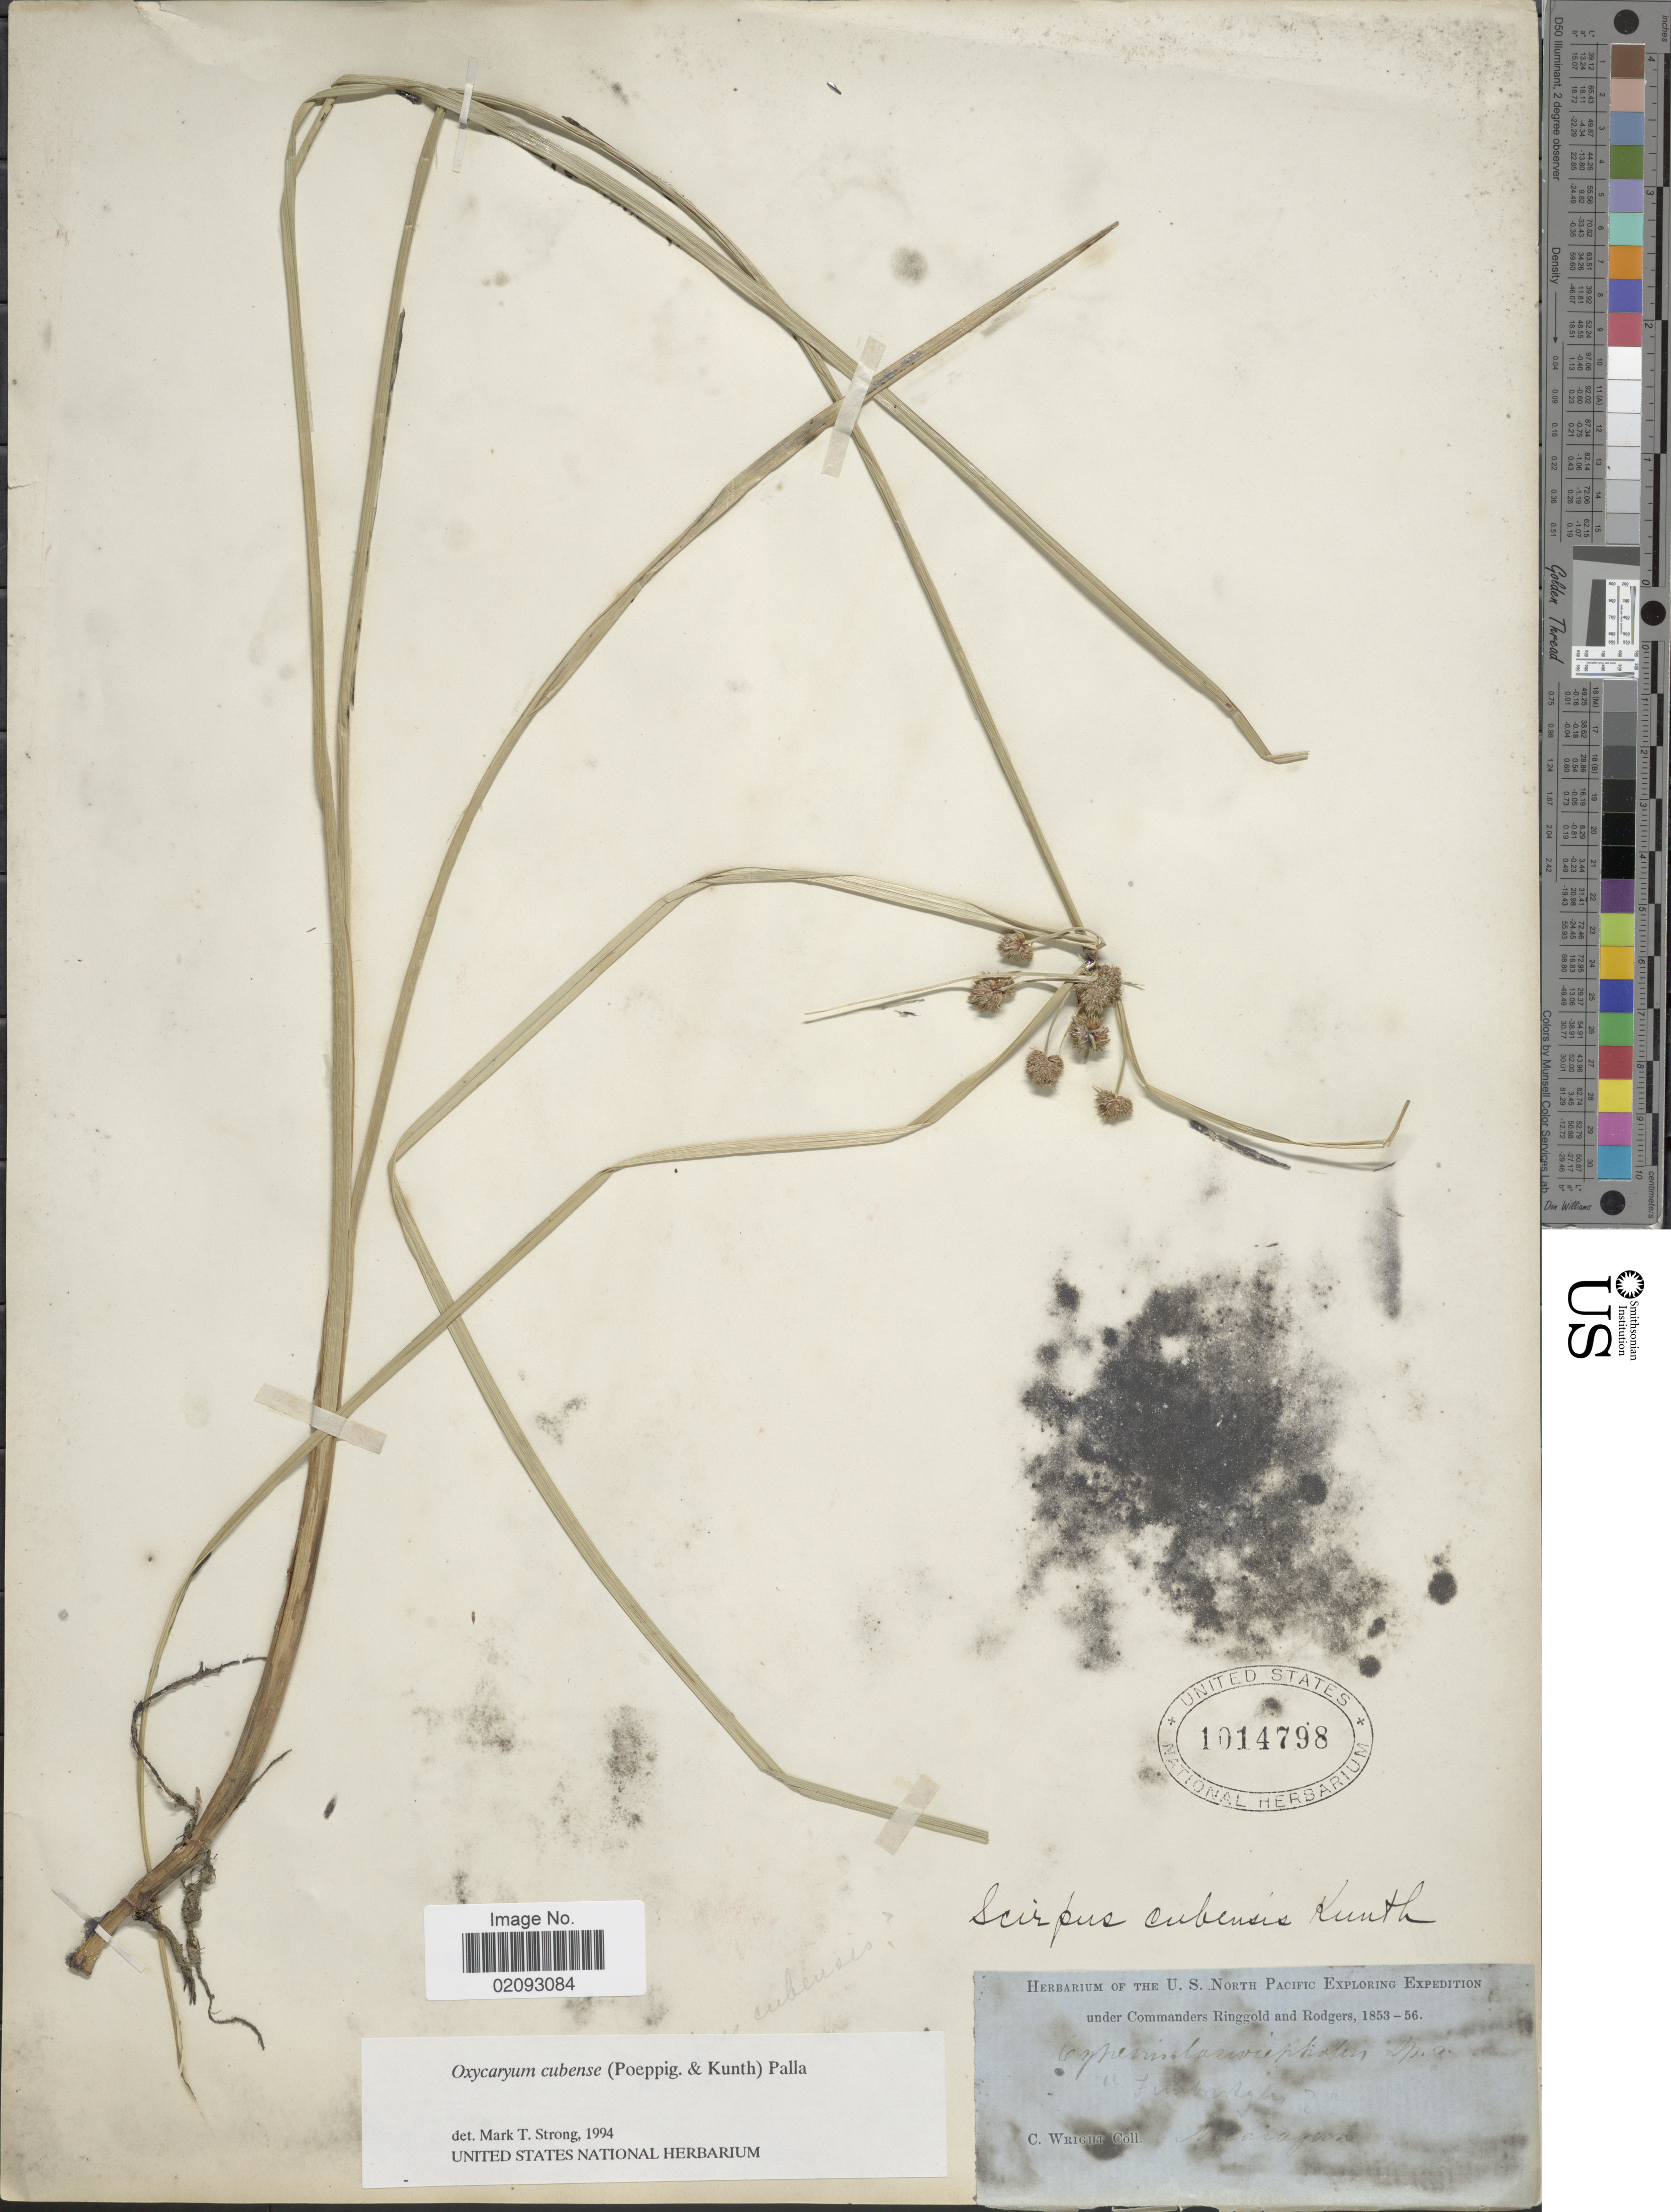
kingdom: Plantae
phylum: Tracheophyta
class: Liliopsida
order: Poales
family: Cyperaceae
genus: Cyperus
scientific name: Cyperus blepharoleptos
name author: Steud.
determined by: Strong, M. T., (US), Smithsonian Institution - National Museum of Natural History (UNITED STATES)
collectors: C. Wright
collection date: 1853/1856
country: Nicaragua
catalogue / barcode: US 1014798